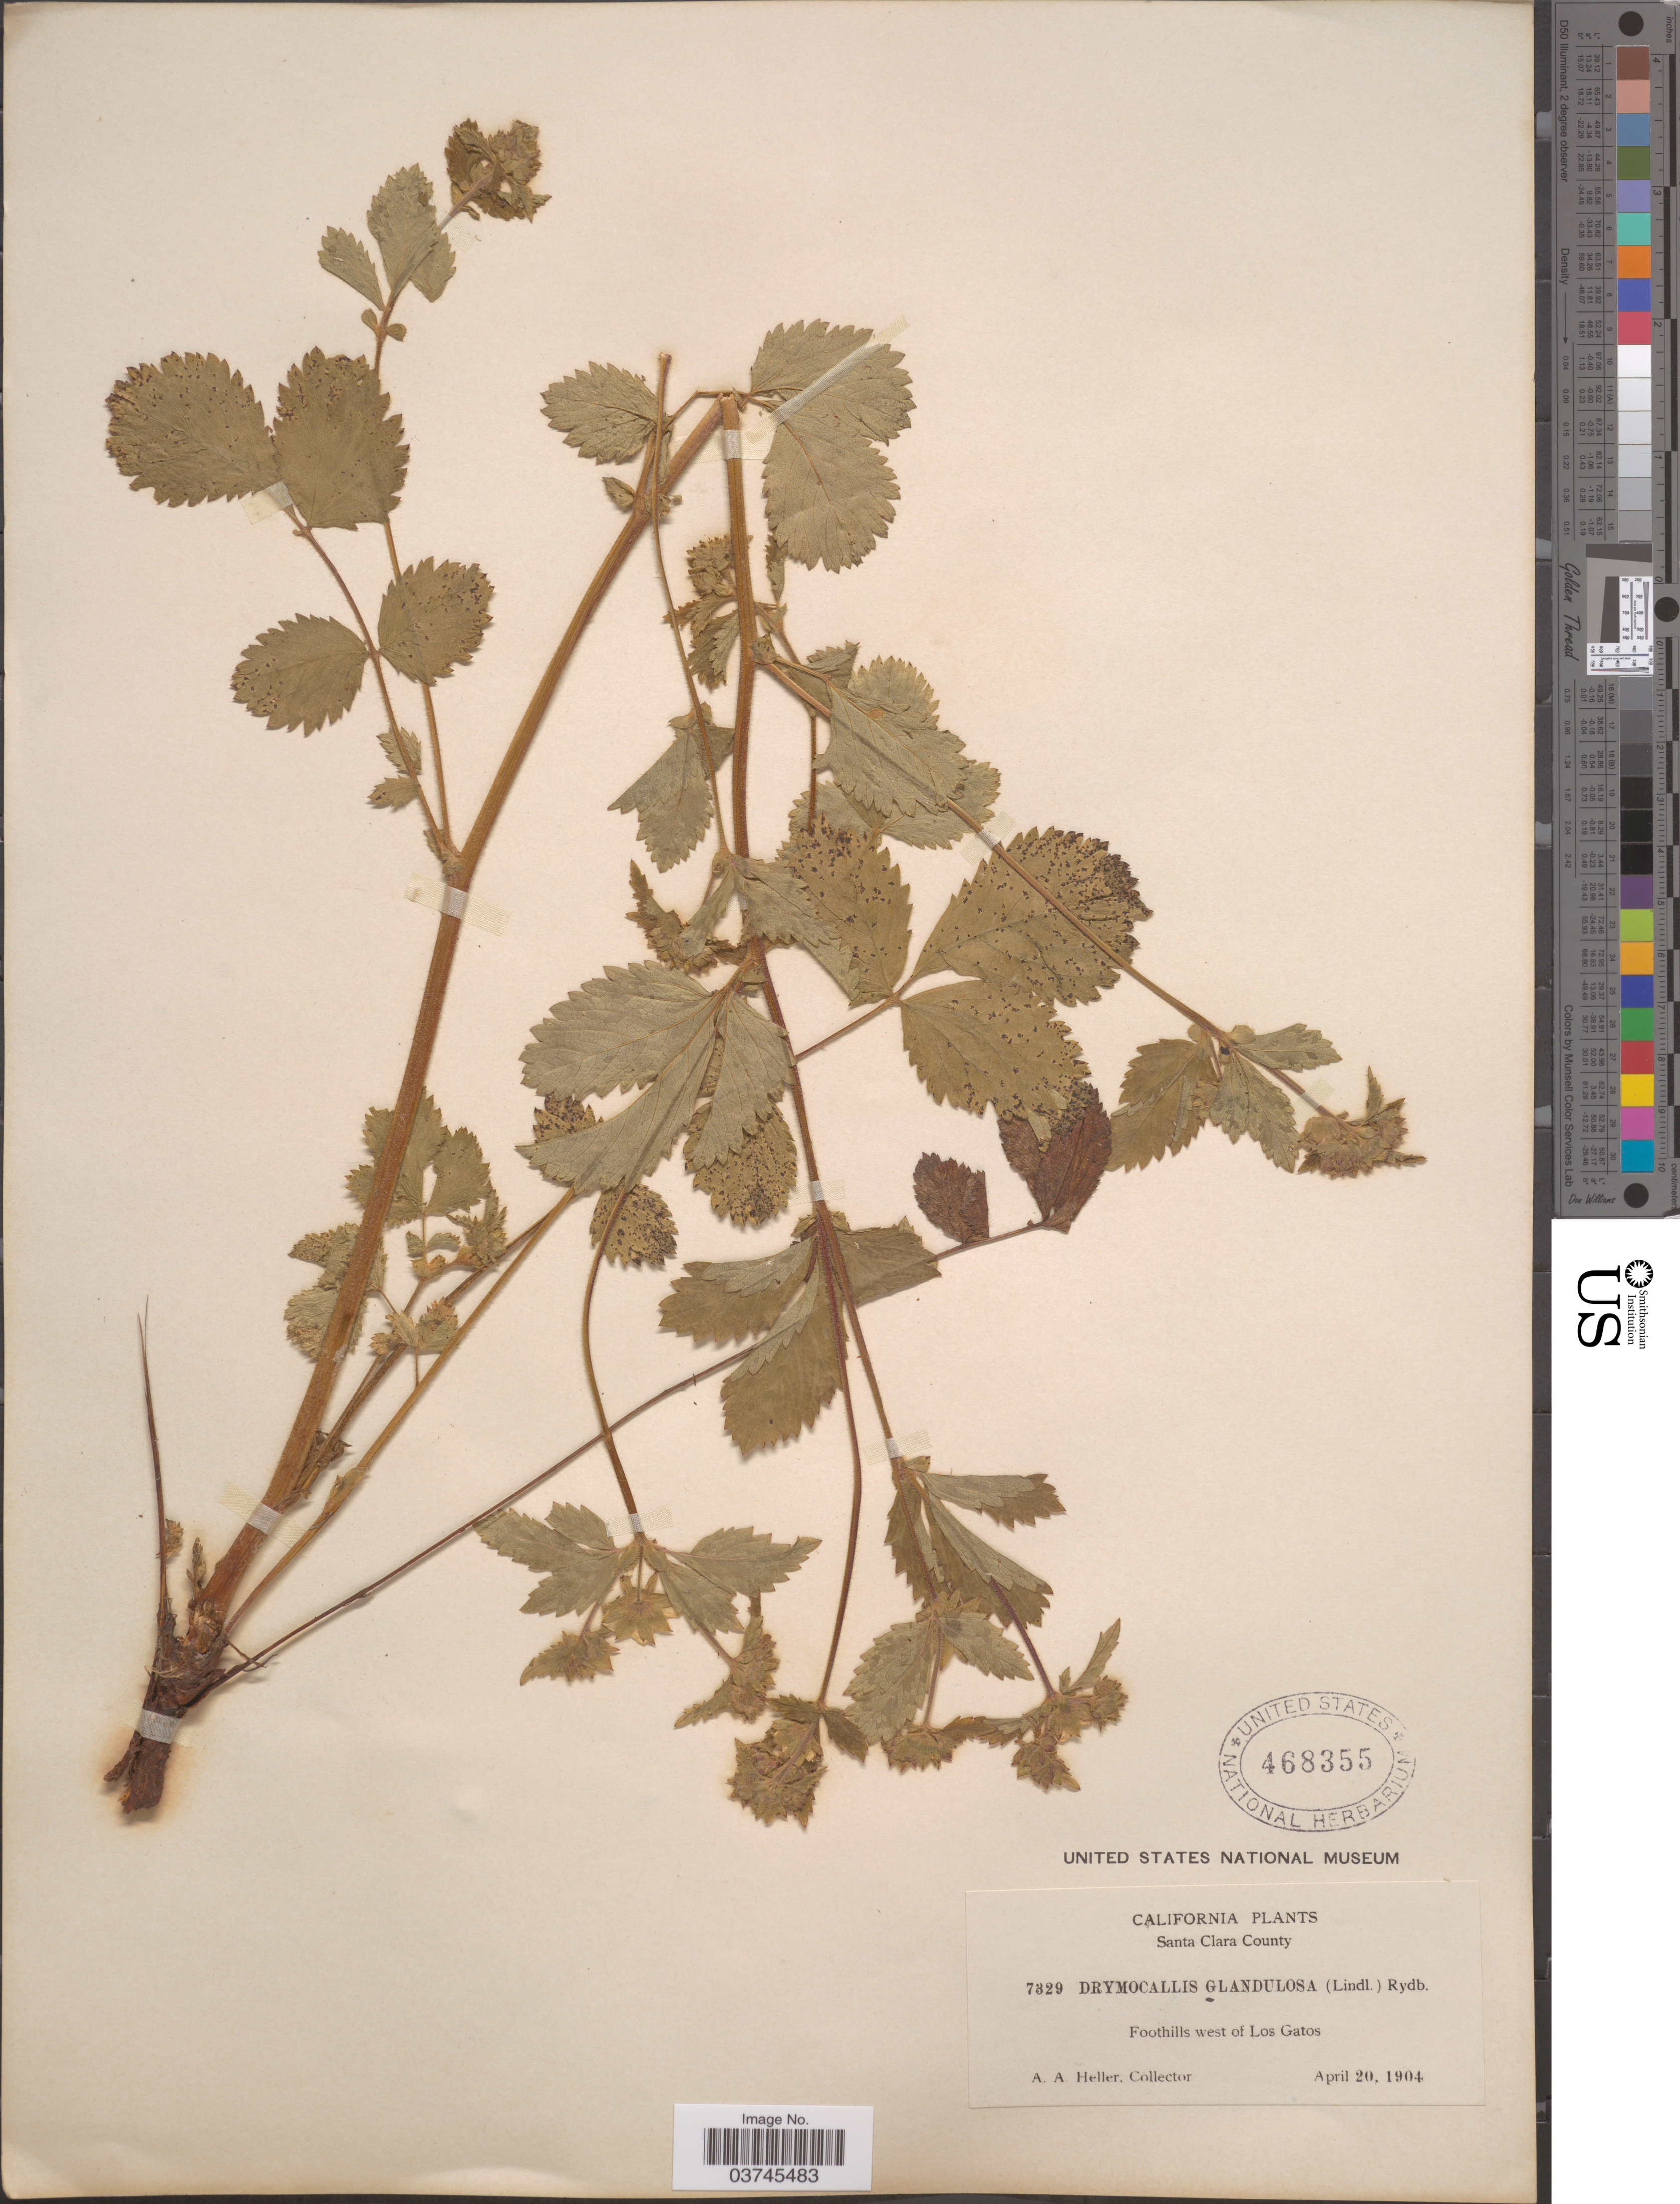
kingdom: Plantae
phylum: Tracheophyta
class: Magnoliopsida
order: Rosales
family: Rosaceae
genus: Drymocallis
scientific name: Drymocallis glandulosa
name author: (Lindl.) Rydb.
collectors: A. A. Heller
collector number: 7329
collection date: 1904-04-20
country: United States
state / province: California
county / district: Santa Clara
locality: Santa Clara County. Foothills west of Los Gatos.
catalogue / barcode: US 468355